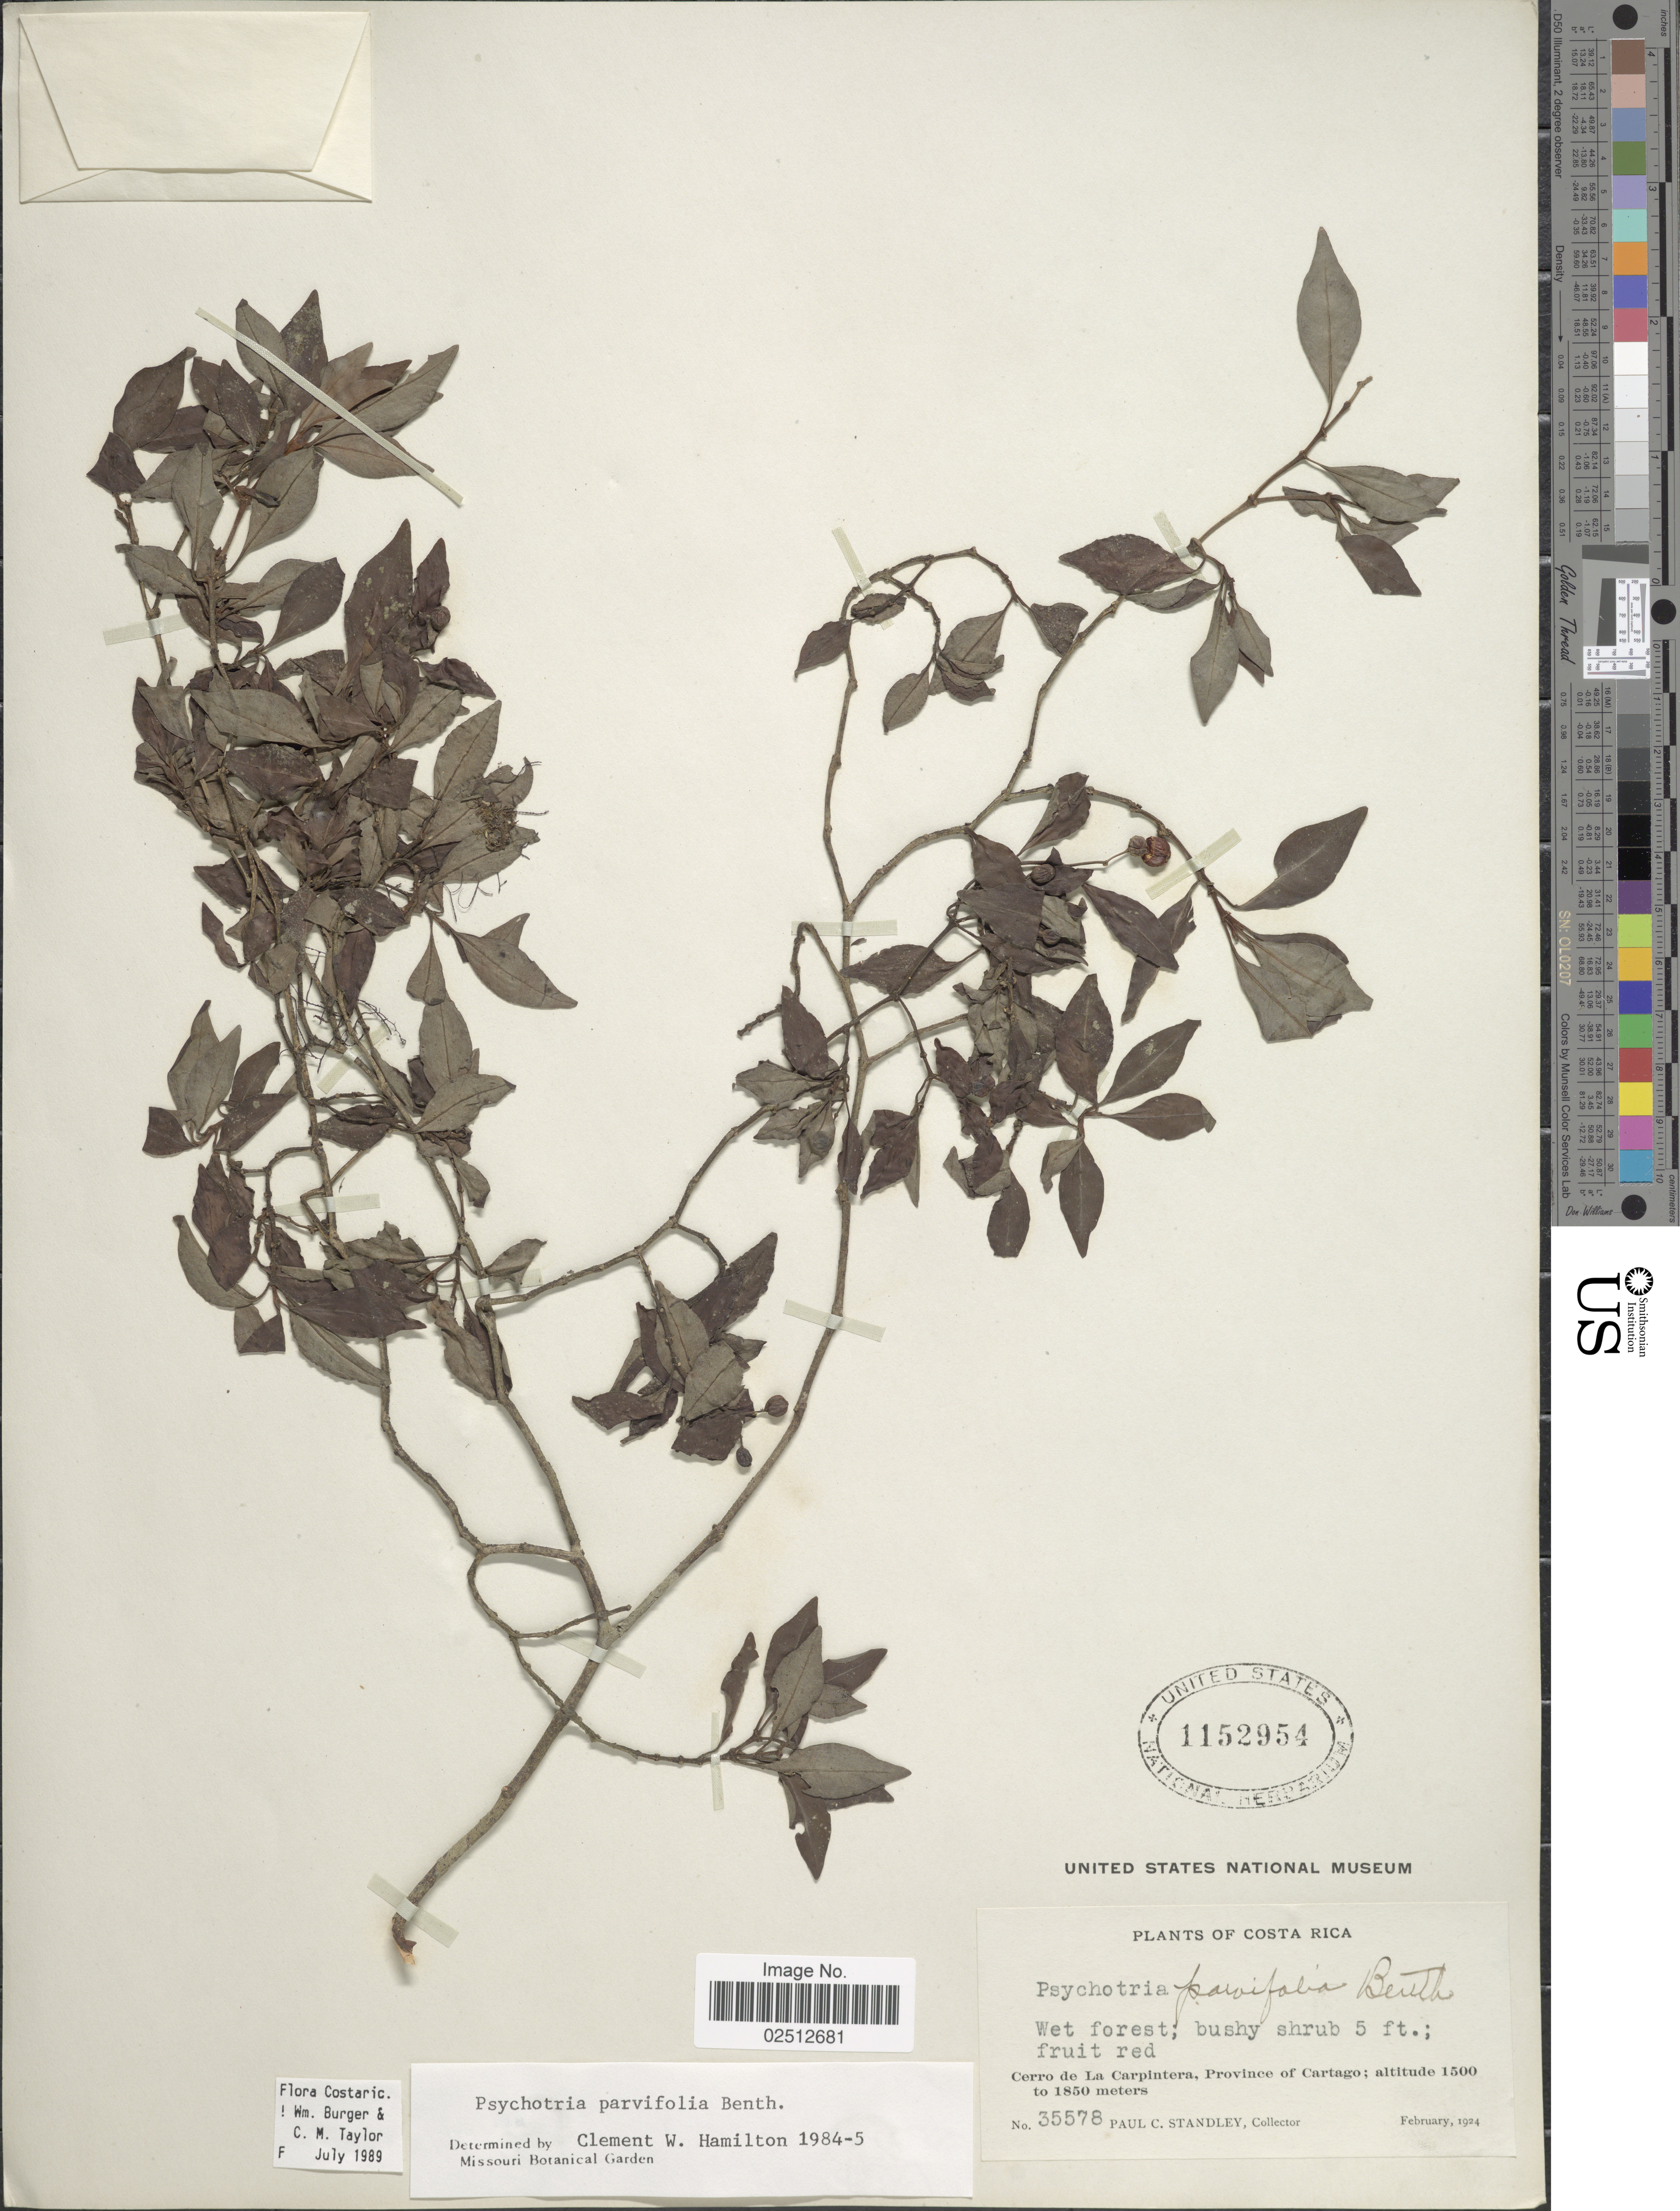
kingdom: Plantae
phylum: Tracheophyta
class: Magnoliopsida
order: Gentianales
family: Rubiaceae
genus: Psychotria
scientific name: Psychotria parvifolia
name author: Benth. ex Oerst.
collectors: P. C. Standley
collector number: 35578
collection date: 1924-02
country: Costa Rica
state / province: Cartago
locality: Cerro de La Carpintera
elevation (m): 1500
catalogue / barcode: US 1152954